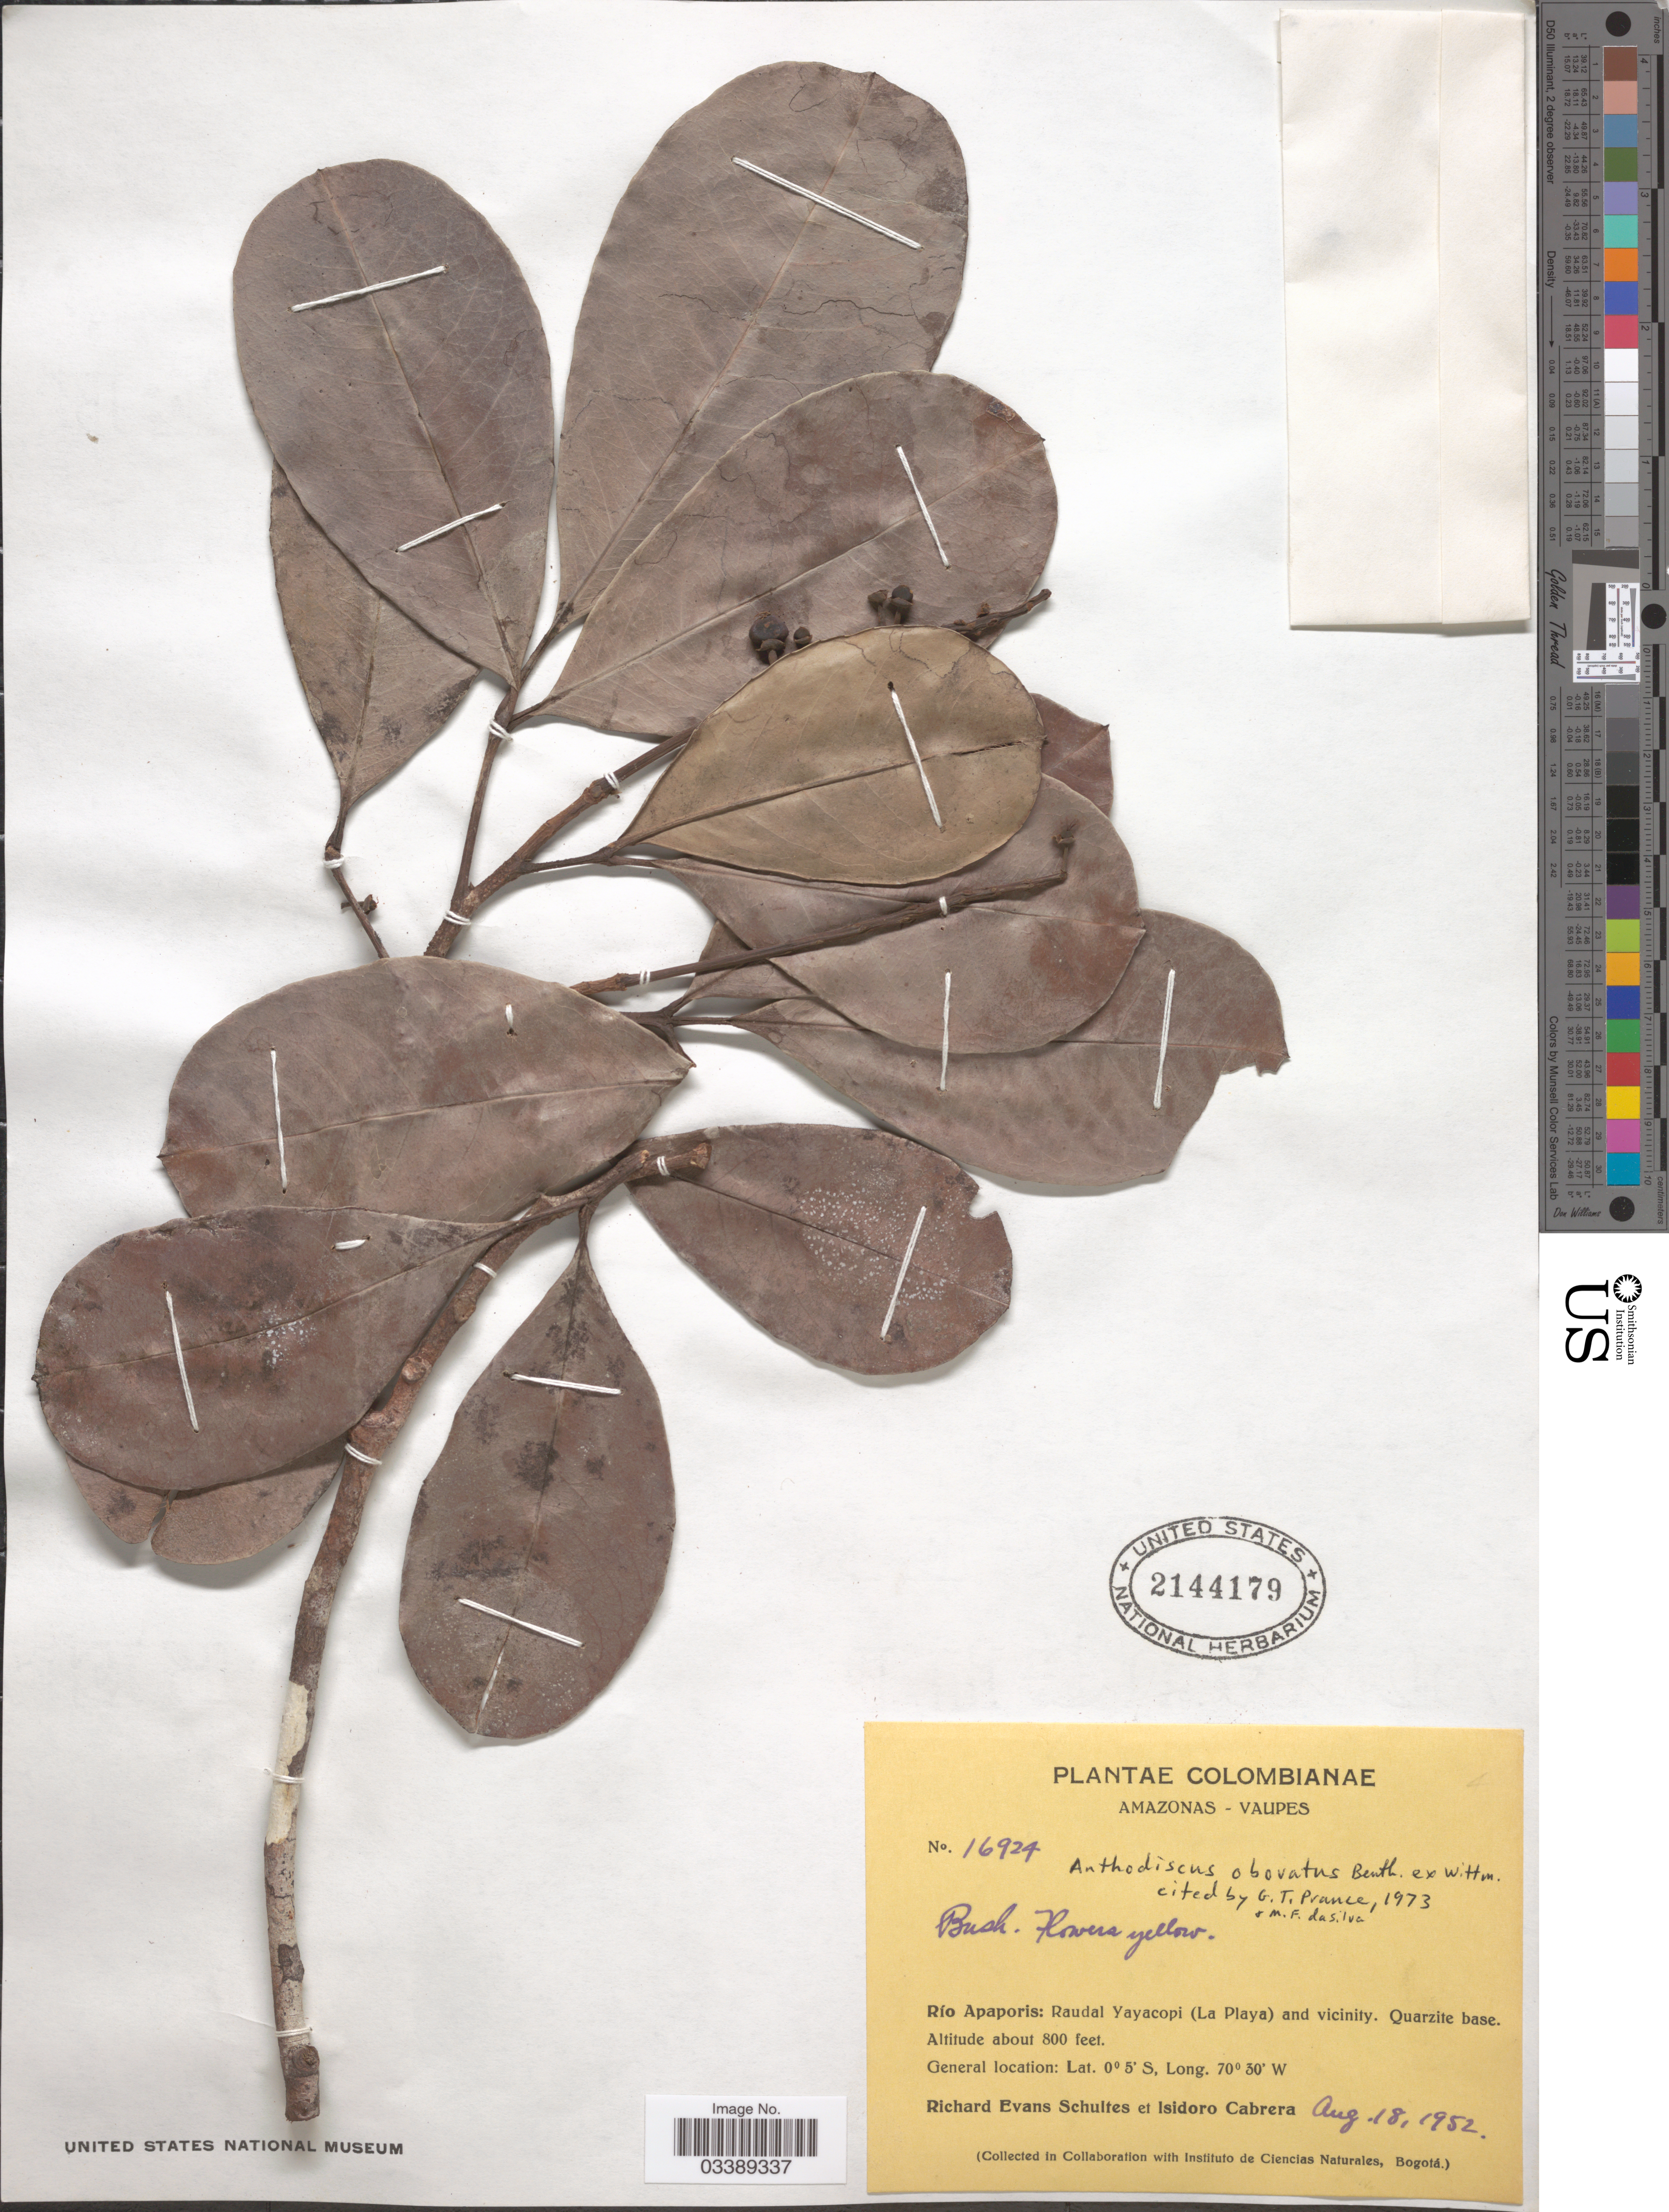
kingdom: Plantae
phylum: Tracheophyta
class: Magnoliopsida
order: Malpighiales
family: Caryocaraceae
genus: Anthodiscus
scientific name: Anthodiscus obovatus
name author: Benth. ex Wittm.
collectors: R. E. Schultes & I. Cabrera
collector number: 16924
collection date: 1952-08-18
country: Colombia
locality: Amazonas-Vaupes. Río Apaporis: Raudal Yayacopi (La Playa) and vicinity.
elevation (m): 244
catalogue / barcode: US 2144179